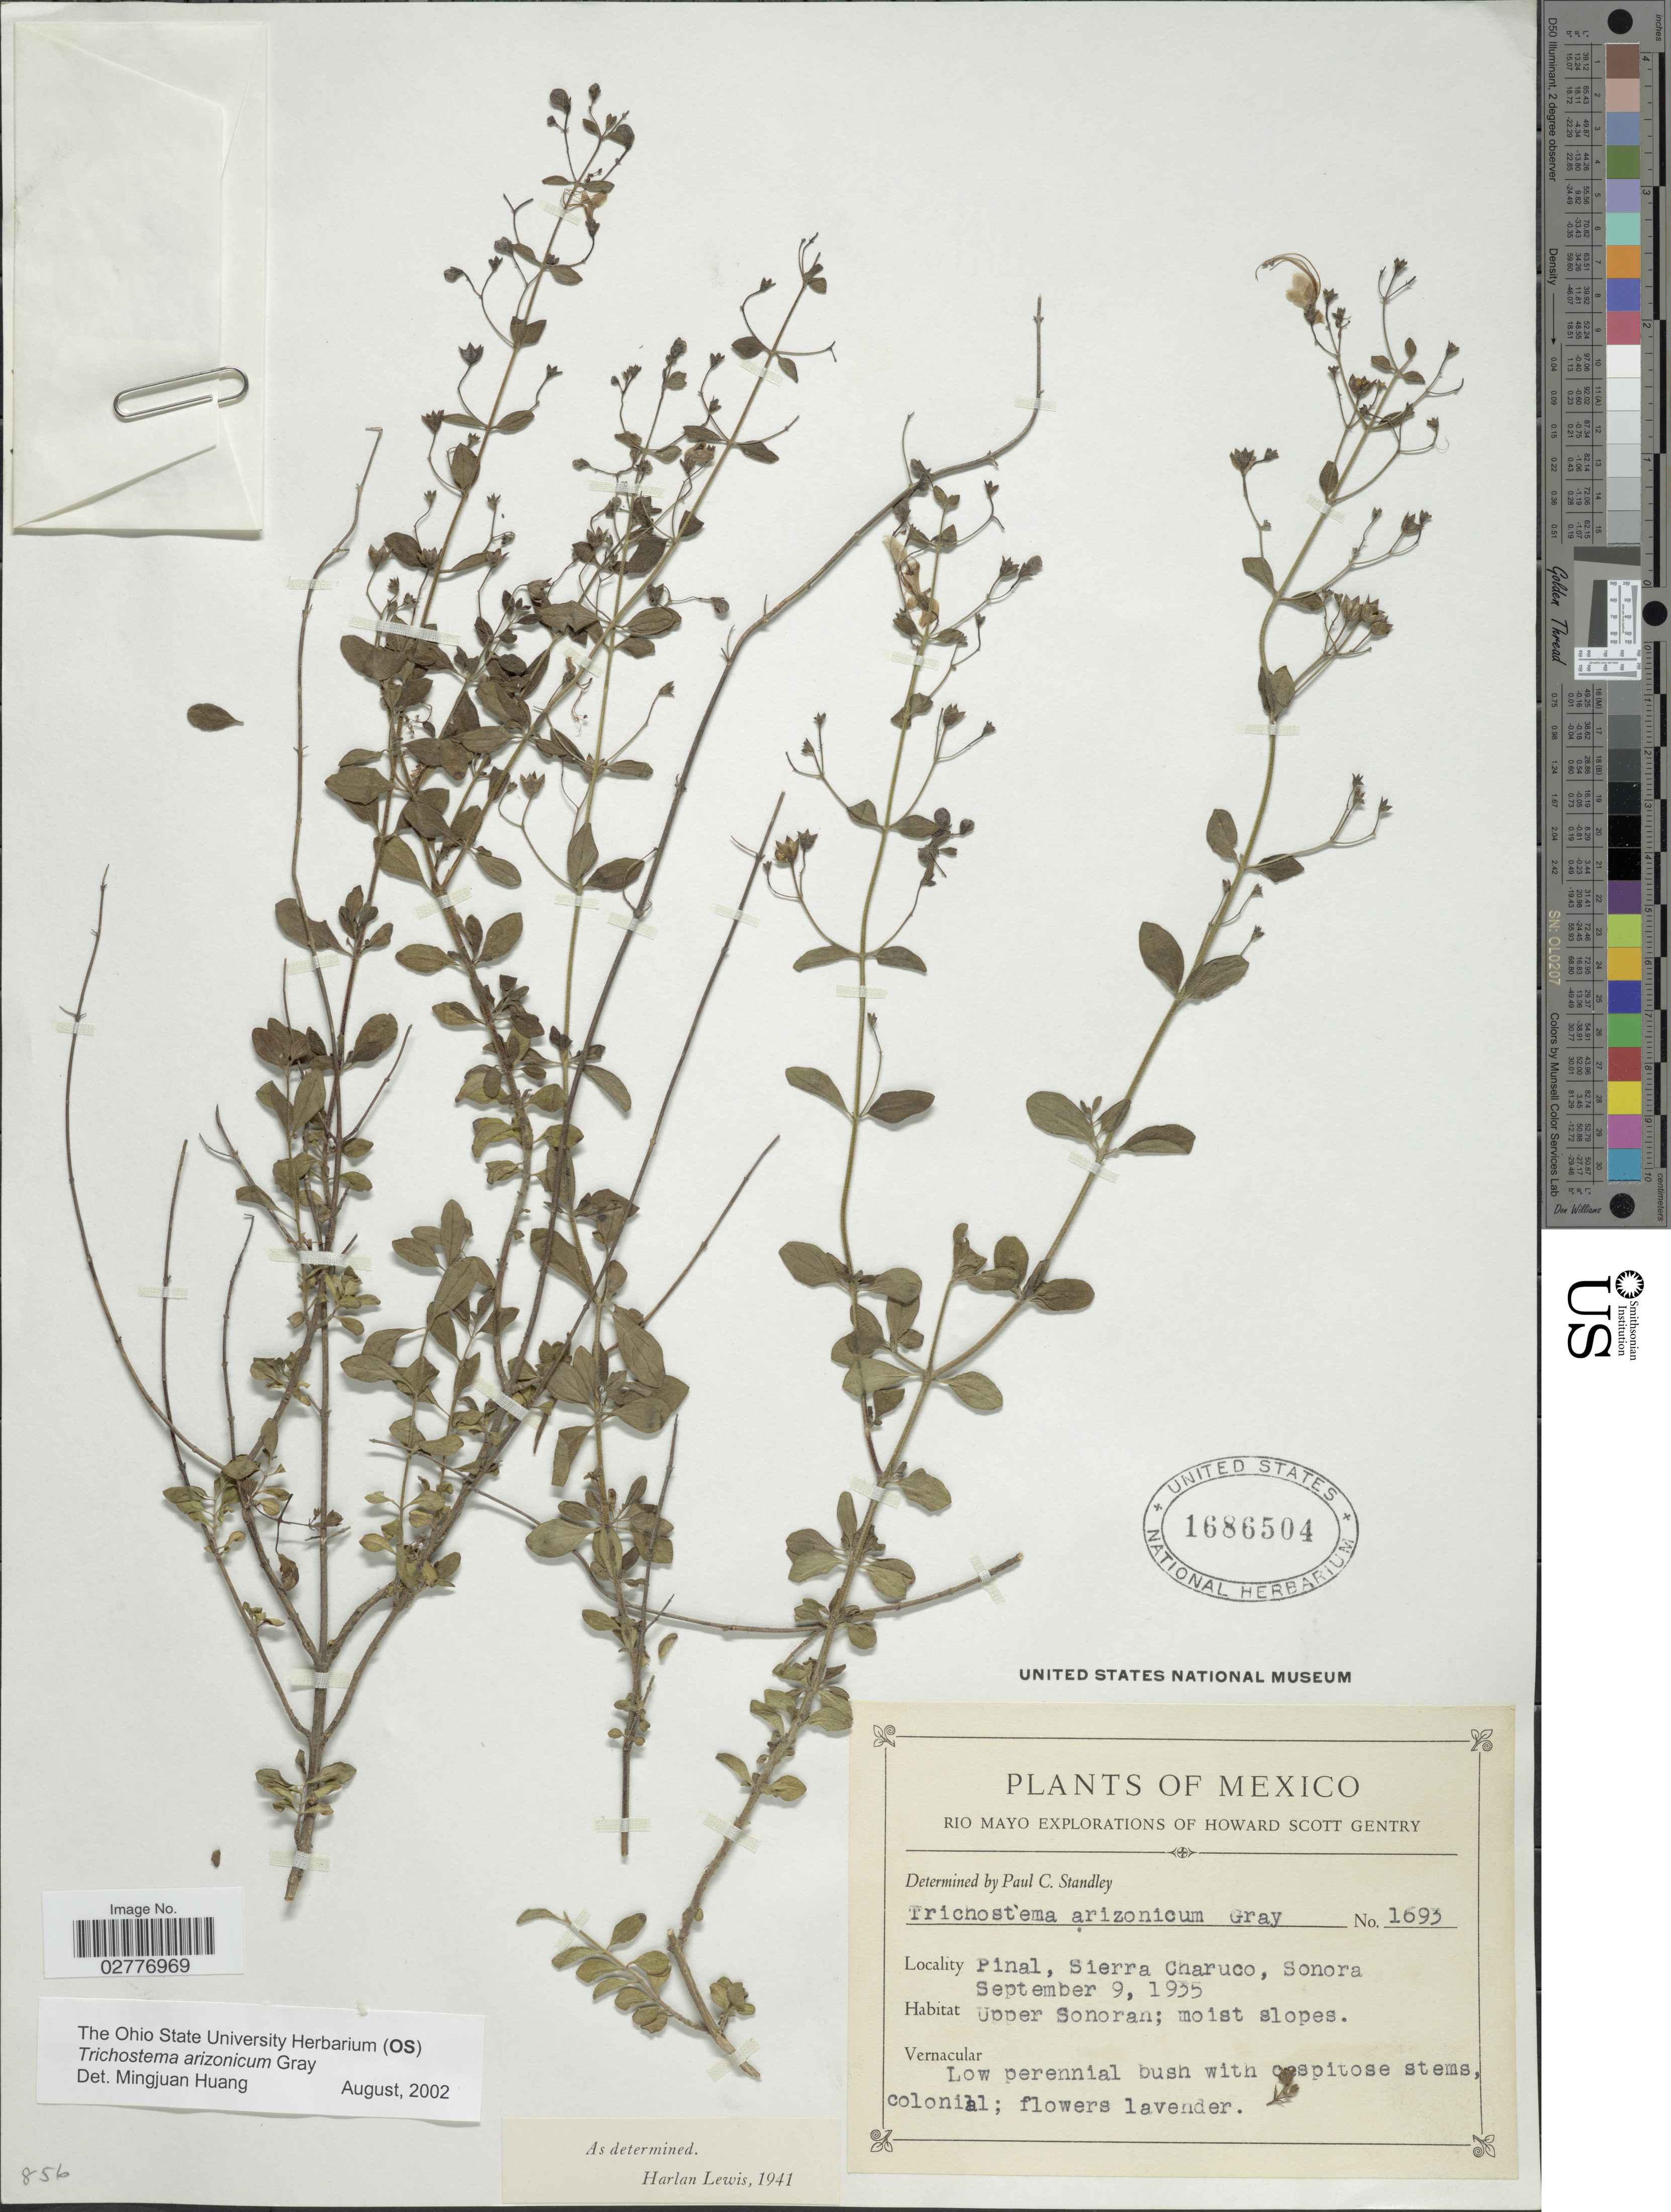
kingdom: Plantae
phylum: Tracheophyta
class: Magnoliopsida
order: Lamiales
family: Lamiaceae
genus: Trichostema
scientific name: Trichostema arizonicum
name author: A. Gray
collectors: H. S. Gentry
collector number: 1693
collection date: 1935-09-09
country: Mexico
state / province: Sonora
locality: Rio Mayo. Pinal, Sierra Charuco. Upper Sonoran.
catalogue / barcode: US 1686504